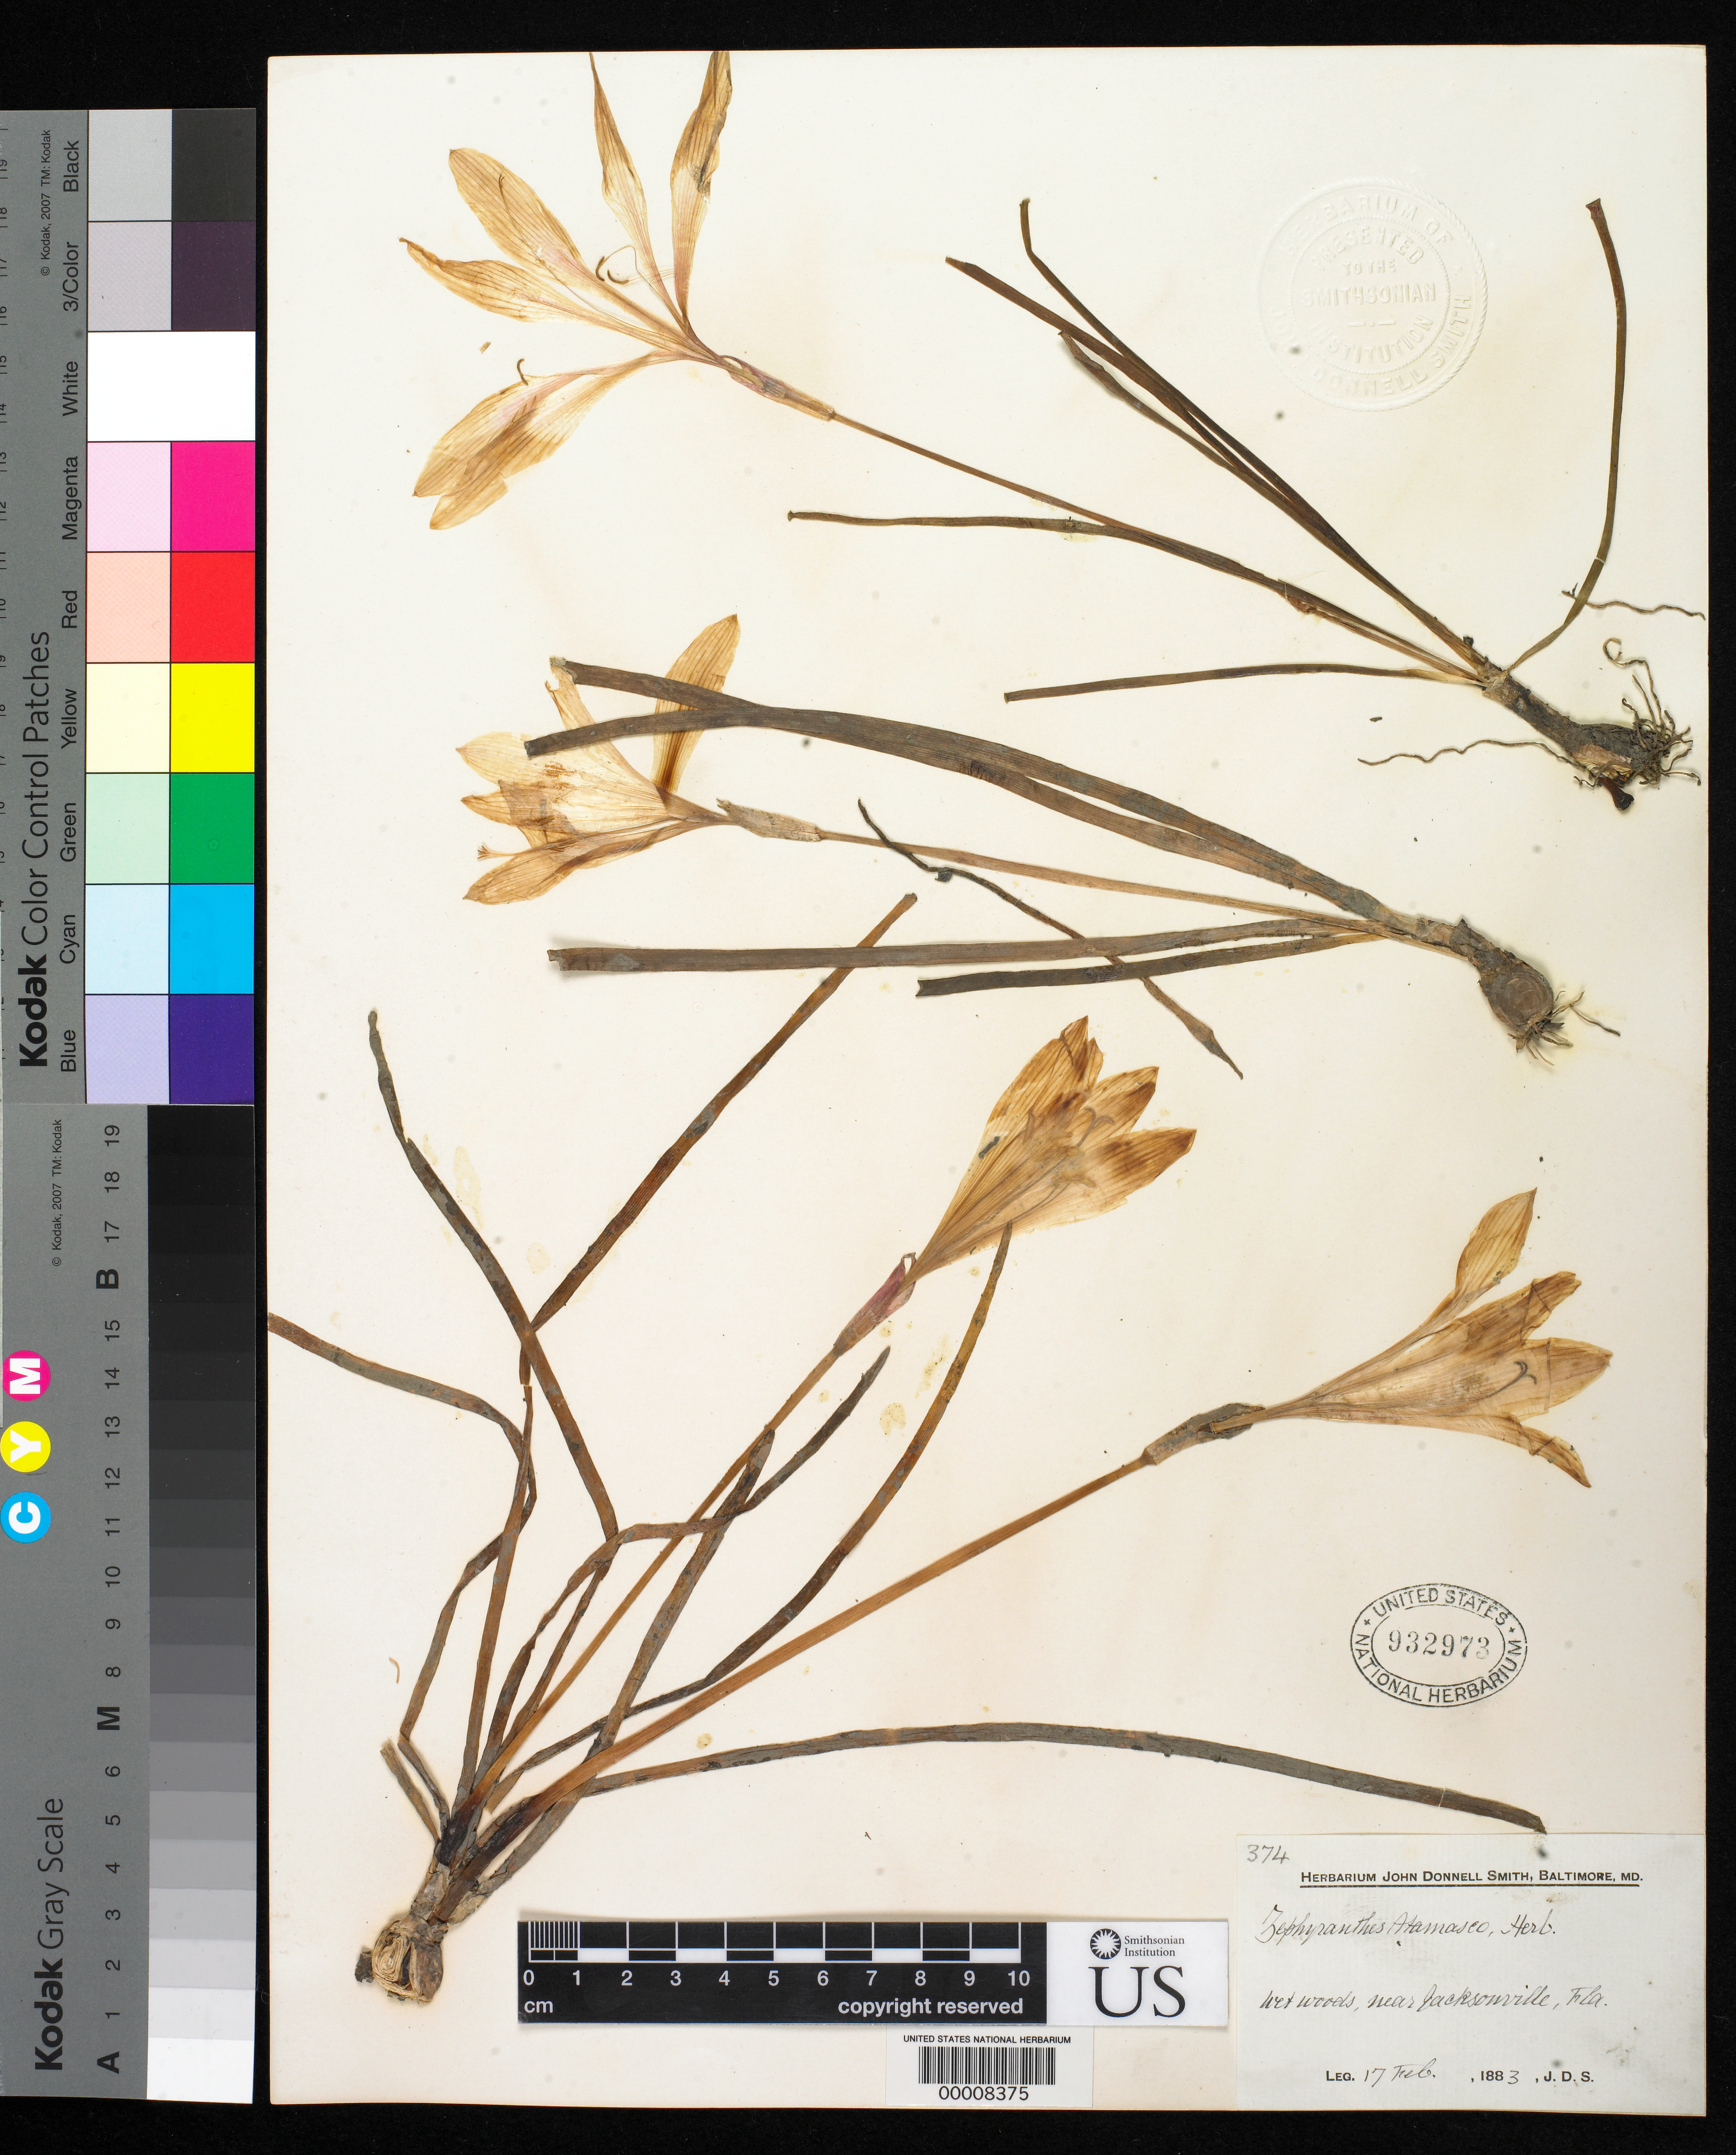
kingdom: Plantae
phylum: Tracheophyta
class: Liliopsida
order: Asparagales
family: Amaryllidaceae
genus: Zephyranthes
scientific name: Zephyranthes atamasco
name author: (L.) Herb.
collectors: J. Donnell Smith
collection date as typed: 17 Feb 1883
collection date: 1883-02-17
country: United States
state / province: Florida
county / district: Duval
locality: Near jacksonville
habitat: Wet woods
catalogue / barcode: US 932973